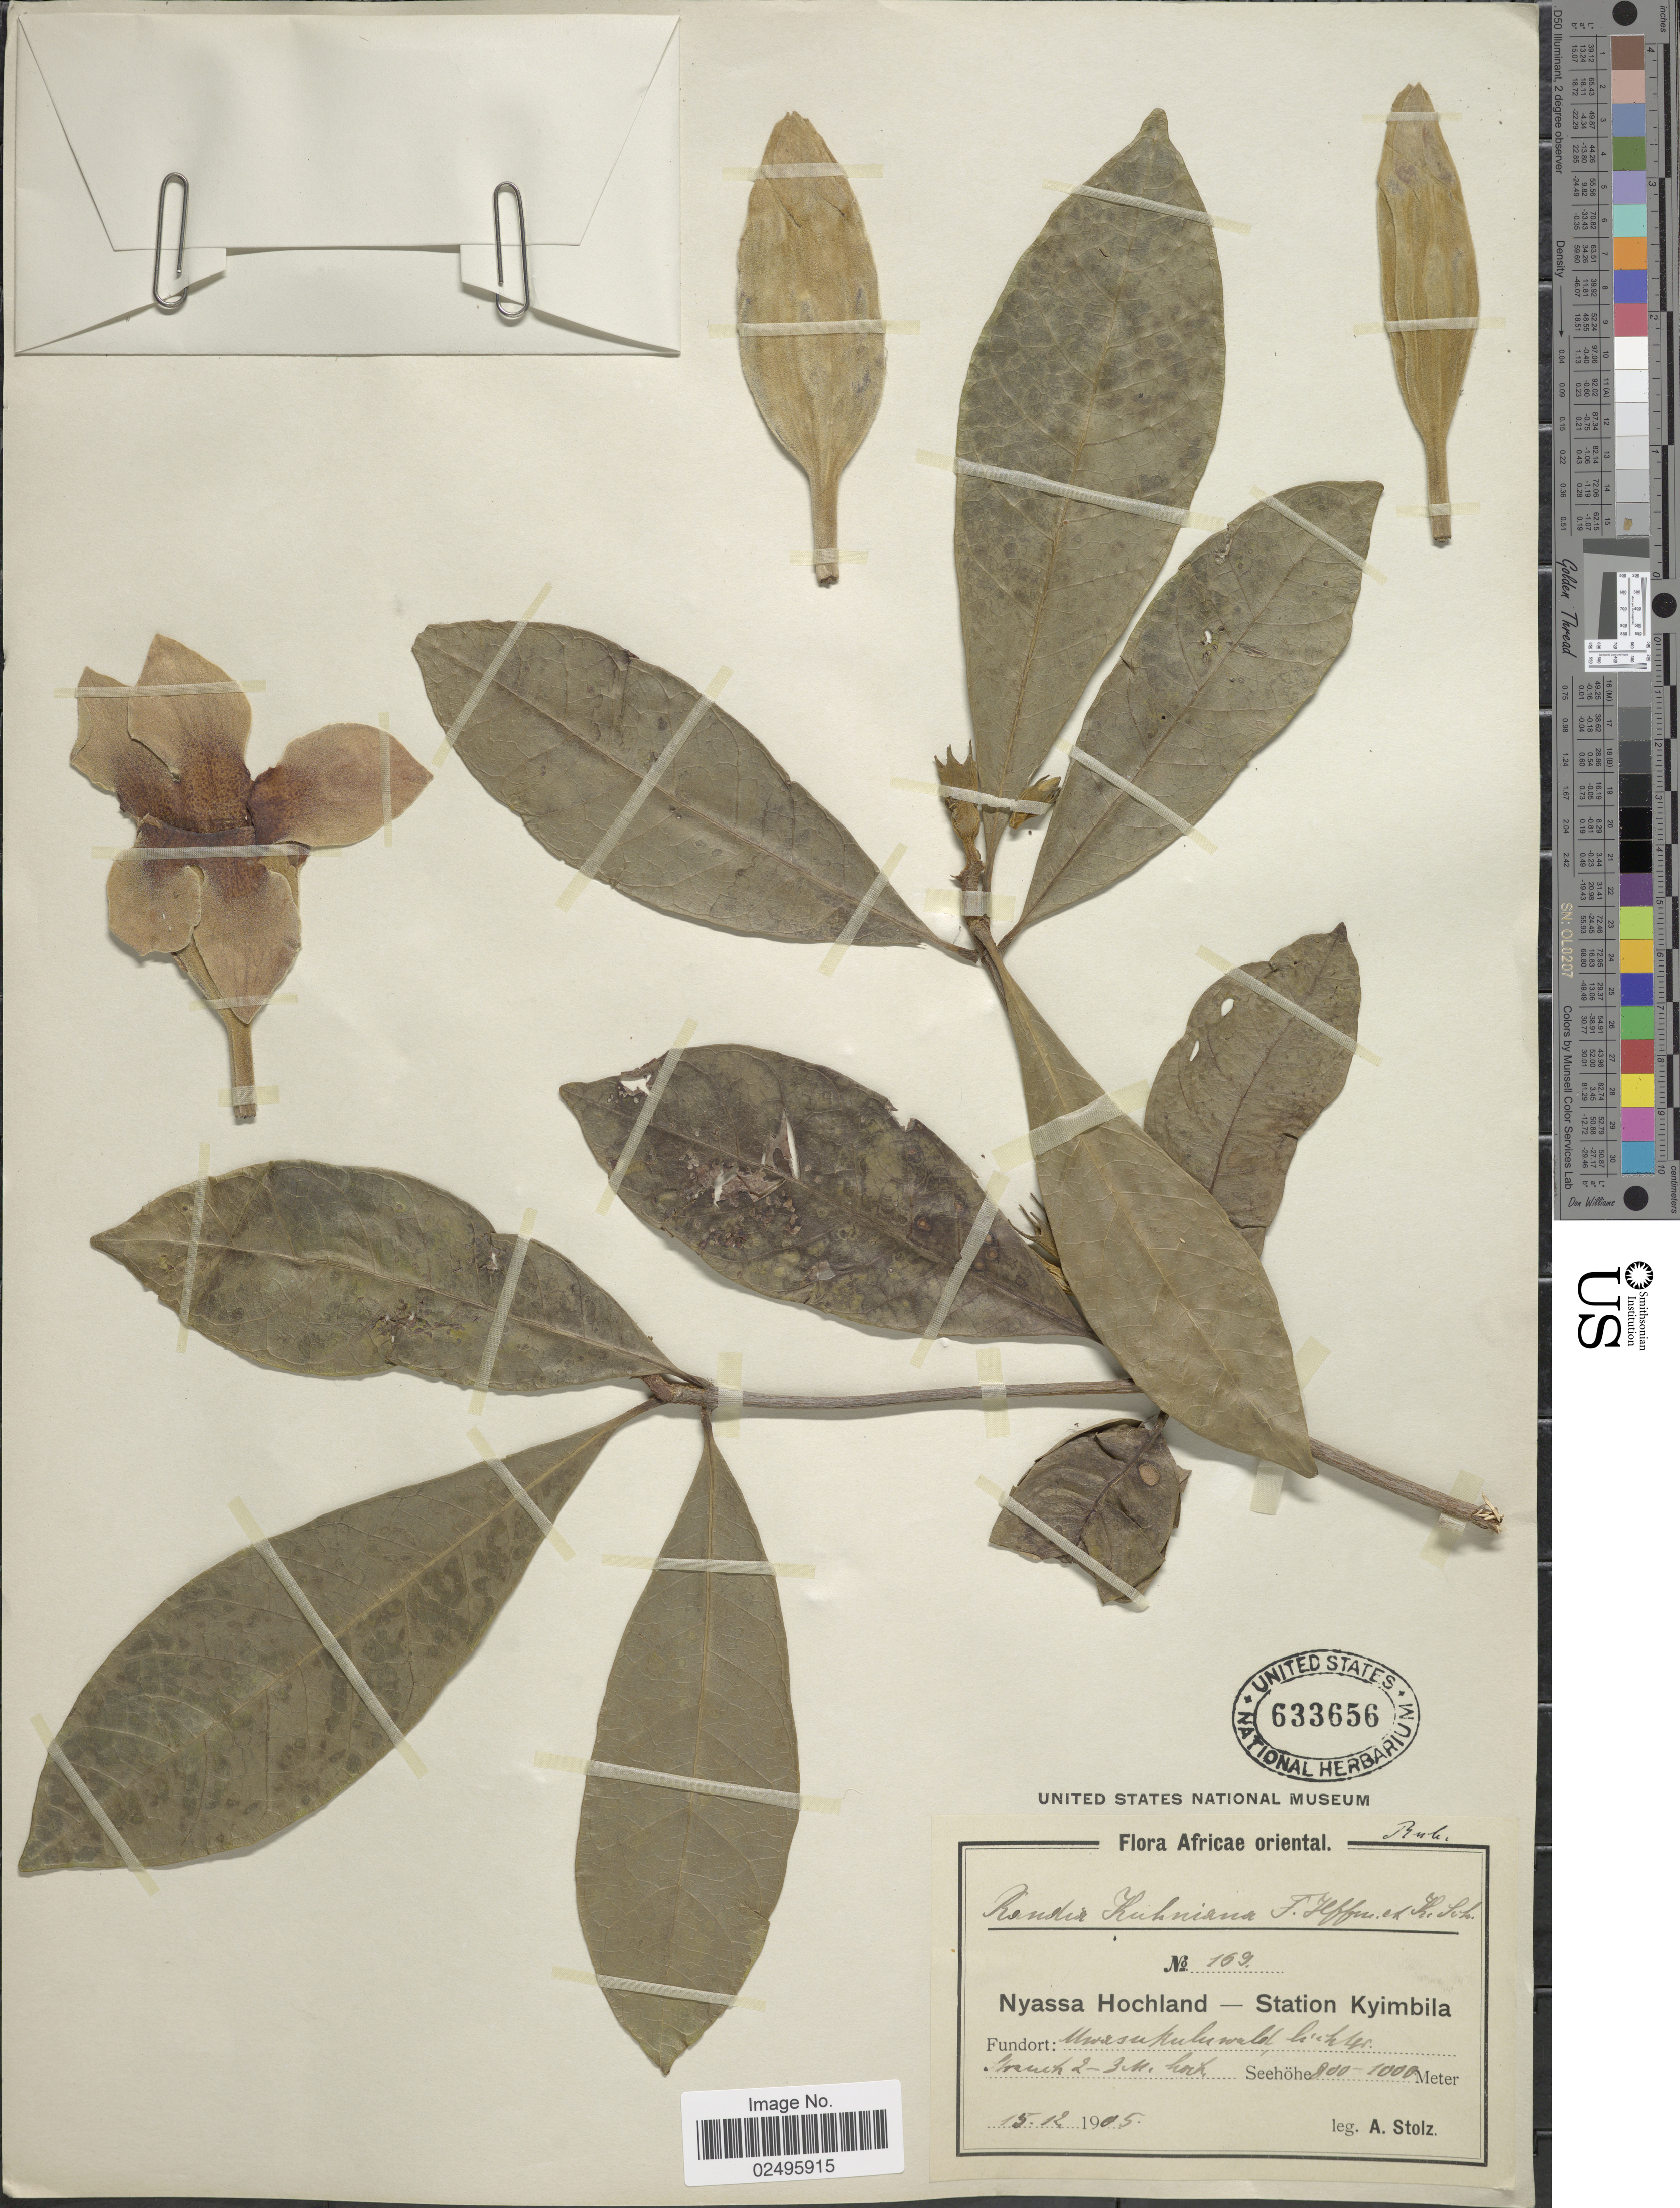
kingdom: Plantae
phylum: Tracheophyta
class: Magnoliopsida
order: Gentianales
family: Rubiaceae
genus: Rothmannia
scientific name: Rothmannia engleriana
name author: (K. Schum.) Keay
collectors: A. Stolz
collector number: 169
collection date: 1905-12-15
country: Malawi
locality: Africae oriental. Nyassa Hochland - Station Kyimbila, [illegible text]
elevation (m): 800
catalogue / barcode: US 633656